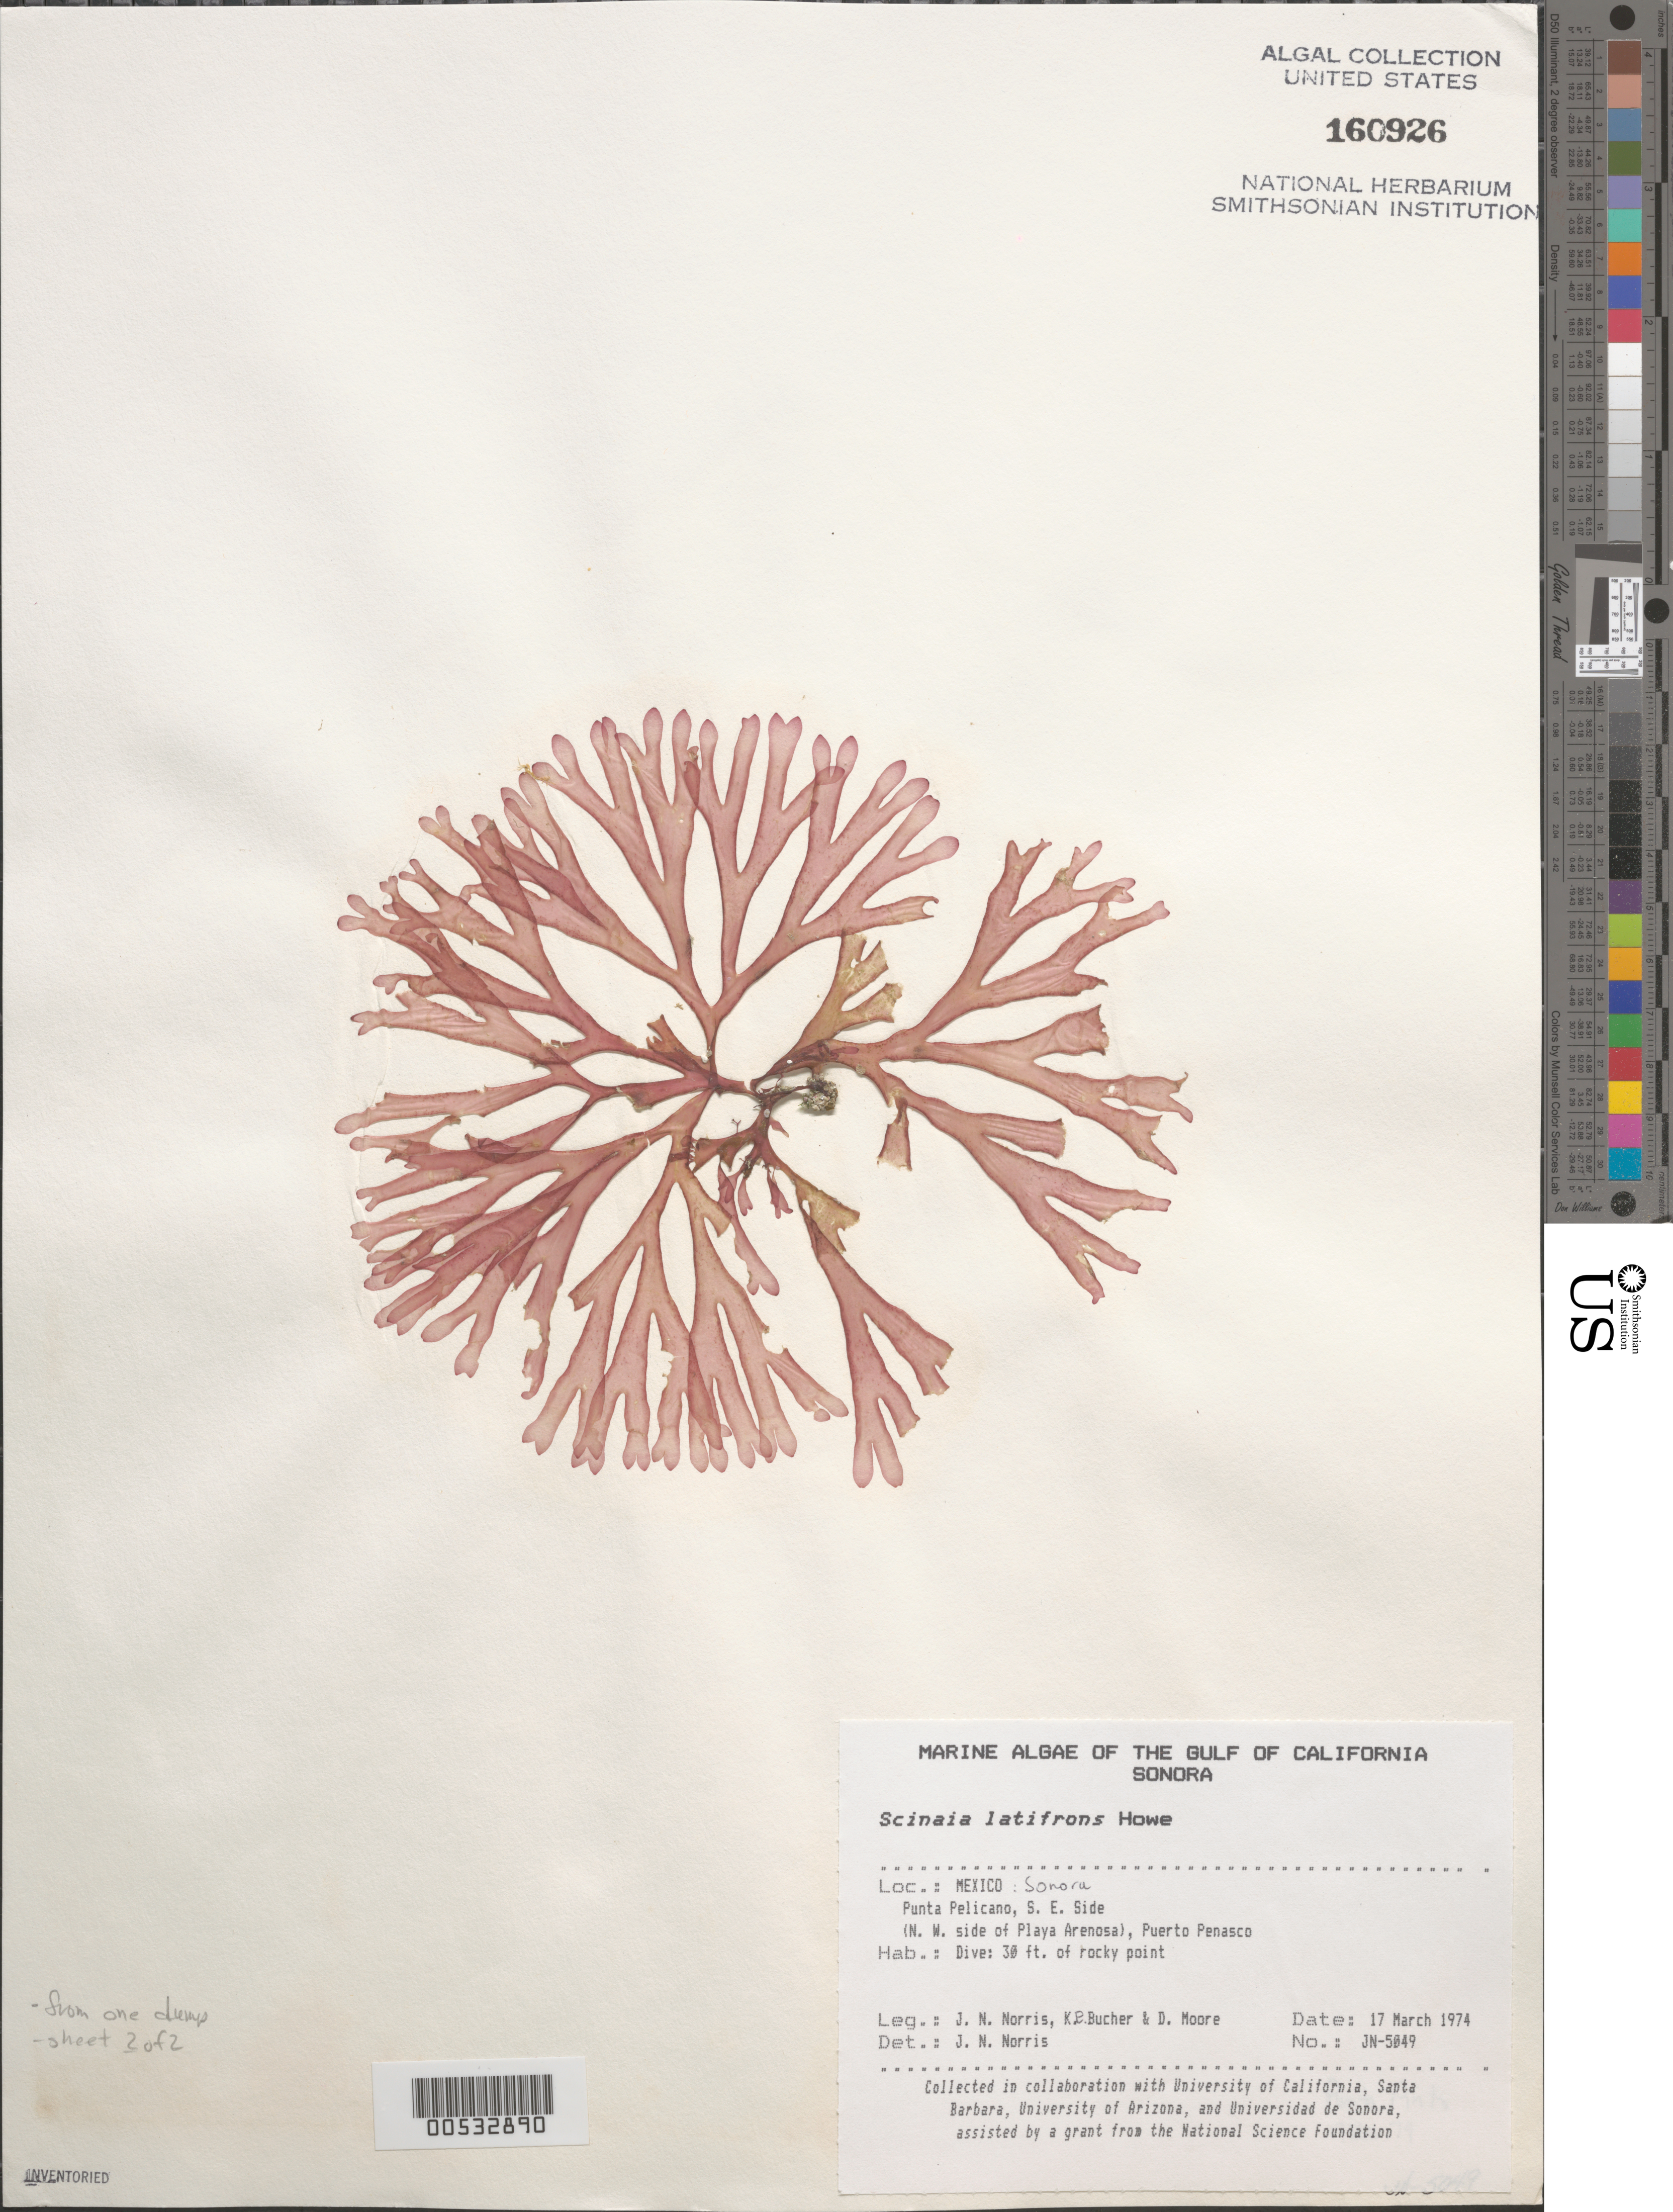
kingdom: Plantae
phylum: Rhodophyta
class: Florideophyceae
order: Nemaliales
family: Scinaiaceae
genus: Scinaia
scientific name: Scinaia latifrons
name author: M. Howe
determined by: Norris, James N.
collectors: J. N. Norris, K. E. Bucher & D. Moore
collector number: JN-5049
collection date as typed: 17 Mar 1974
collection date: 1974-03-17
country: Mexico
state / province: Sonora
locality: Punta Pelicano, Playa Arenosa, Puerto Penasco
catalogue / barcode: US 160926